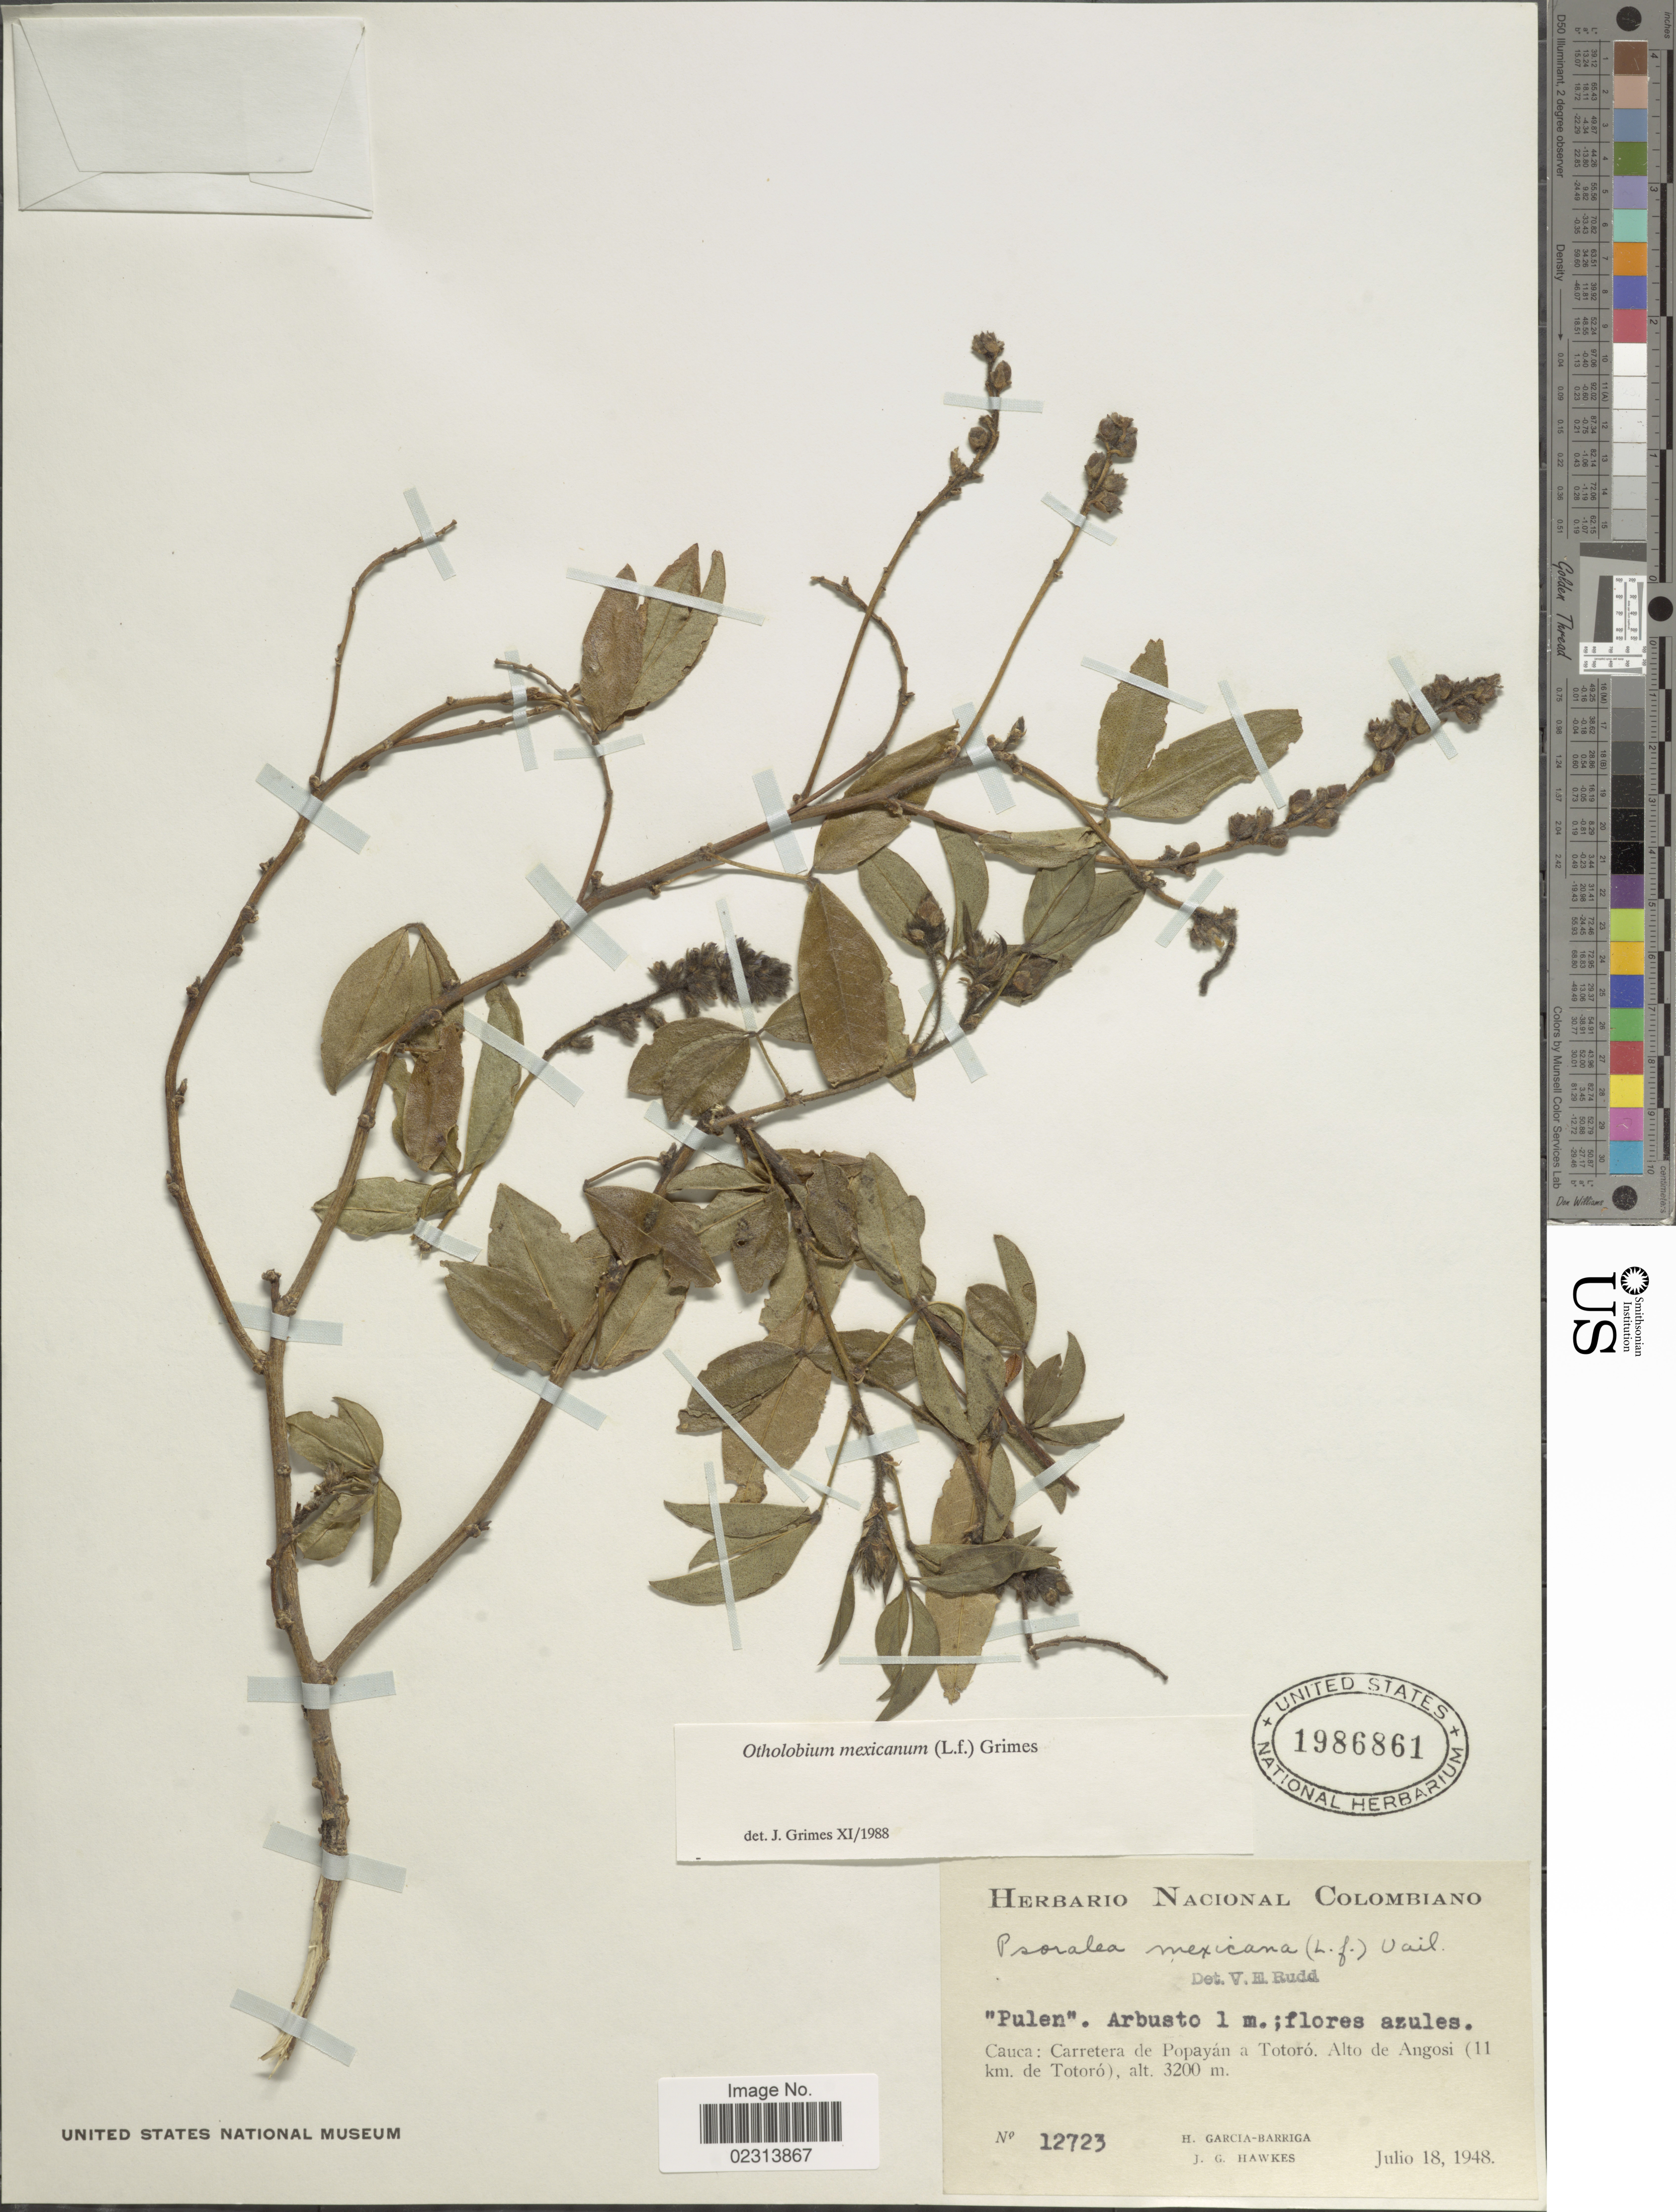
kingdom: Plantae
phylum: Tracheophyta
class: Magnoliopsida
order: Fabales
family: Fabaceae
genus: Otholobium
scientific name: Otholobium mexicanum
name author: (L. f.) J.W. Grimes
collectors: H. García Barriga & J. Hawkes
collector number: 12723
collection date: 1948-07-18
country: Colombia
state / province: Cauca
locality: Cauca: Carreter de Popayan a Totoro, Alto de Angosi (11 km de Totoro)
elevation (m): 3200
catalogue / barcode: US 1986861